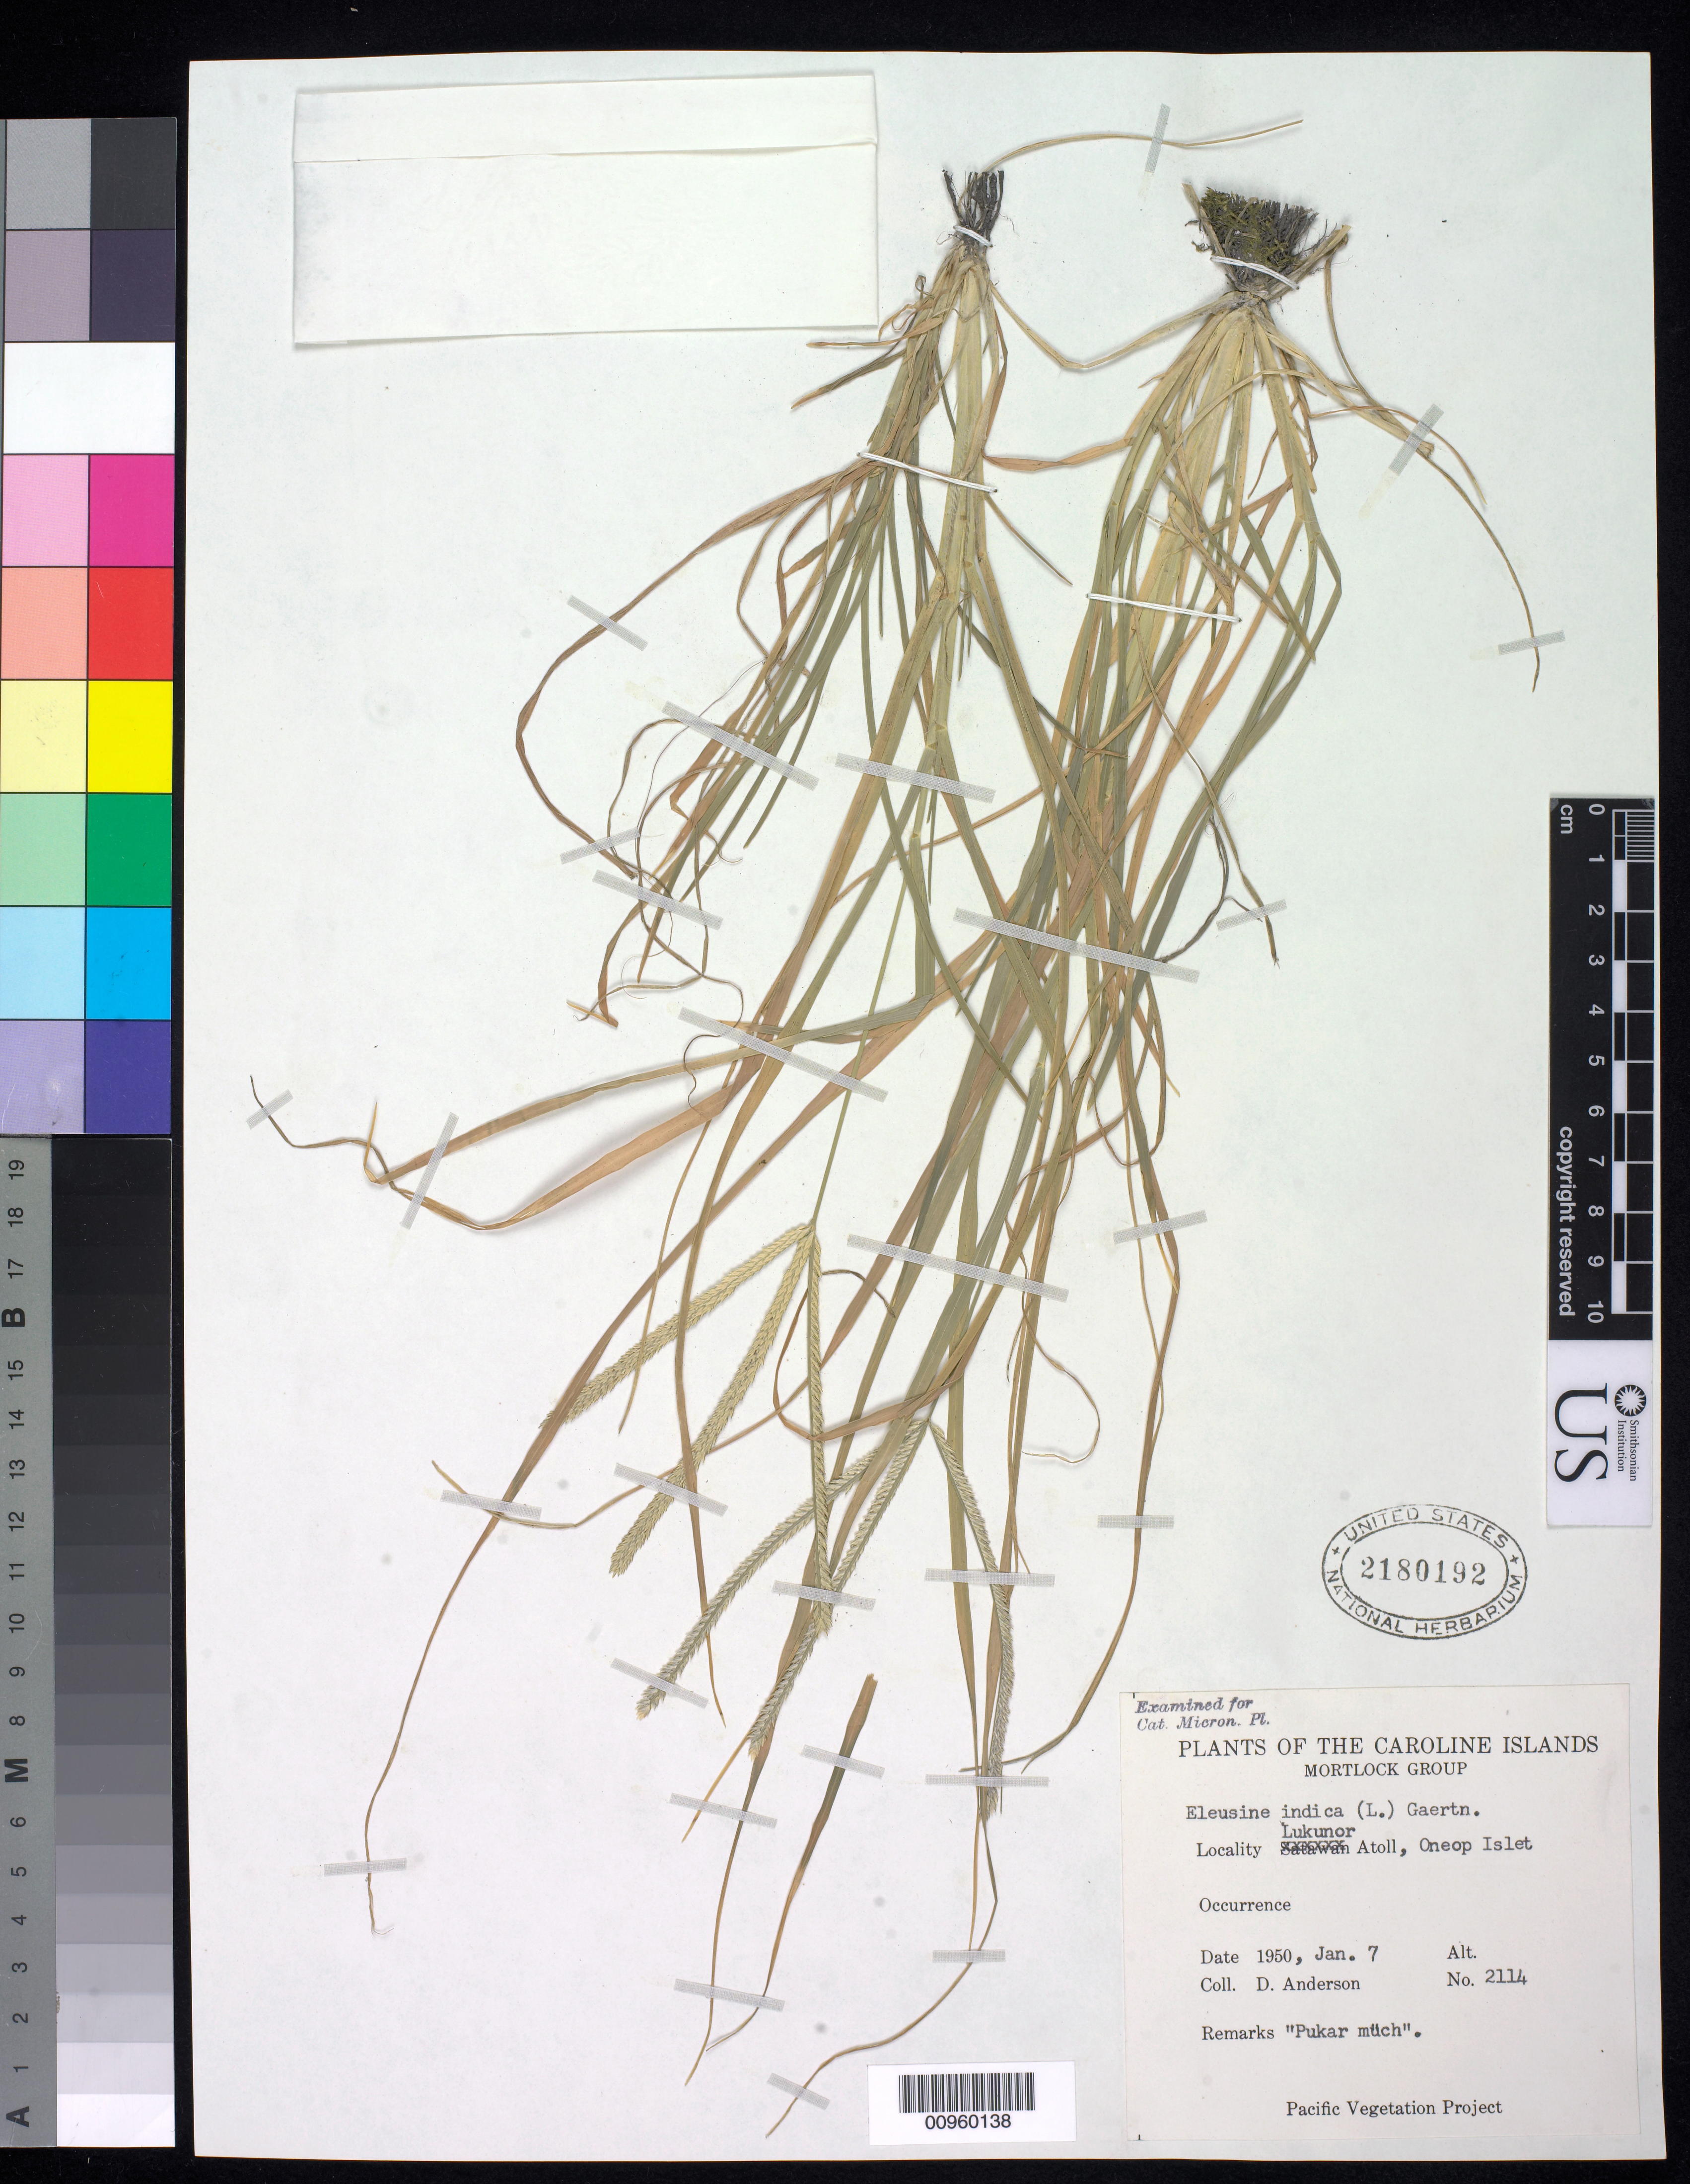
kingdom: Plantae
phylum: Tracheophyta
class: Liliopsida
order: Poales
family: Poaceae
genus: Eleusine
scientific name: Eleusine indica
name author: (L.) Gaertn.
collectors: D. Anderson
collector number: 2114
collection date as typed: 07 Jan 1950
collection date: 1950-01-07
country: Micronesia, Federated States of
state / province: Truk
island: Lukunor Atoll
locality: Oneop Islet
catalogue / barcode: US 2180192